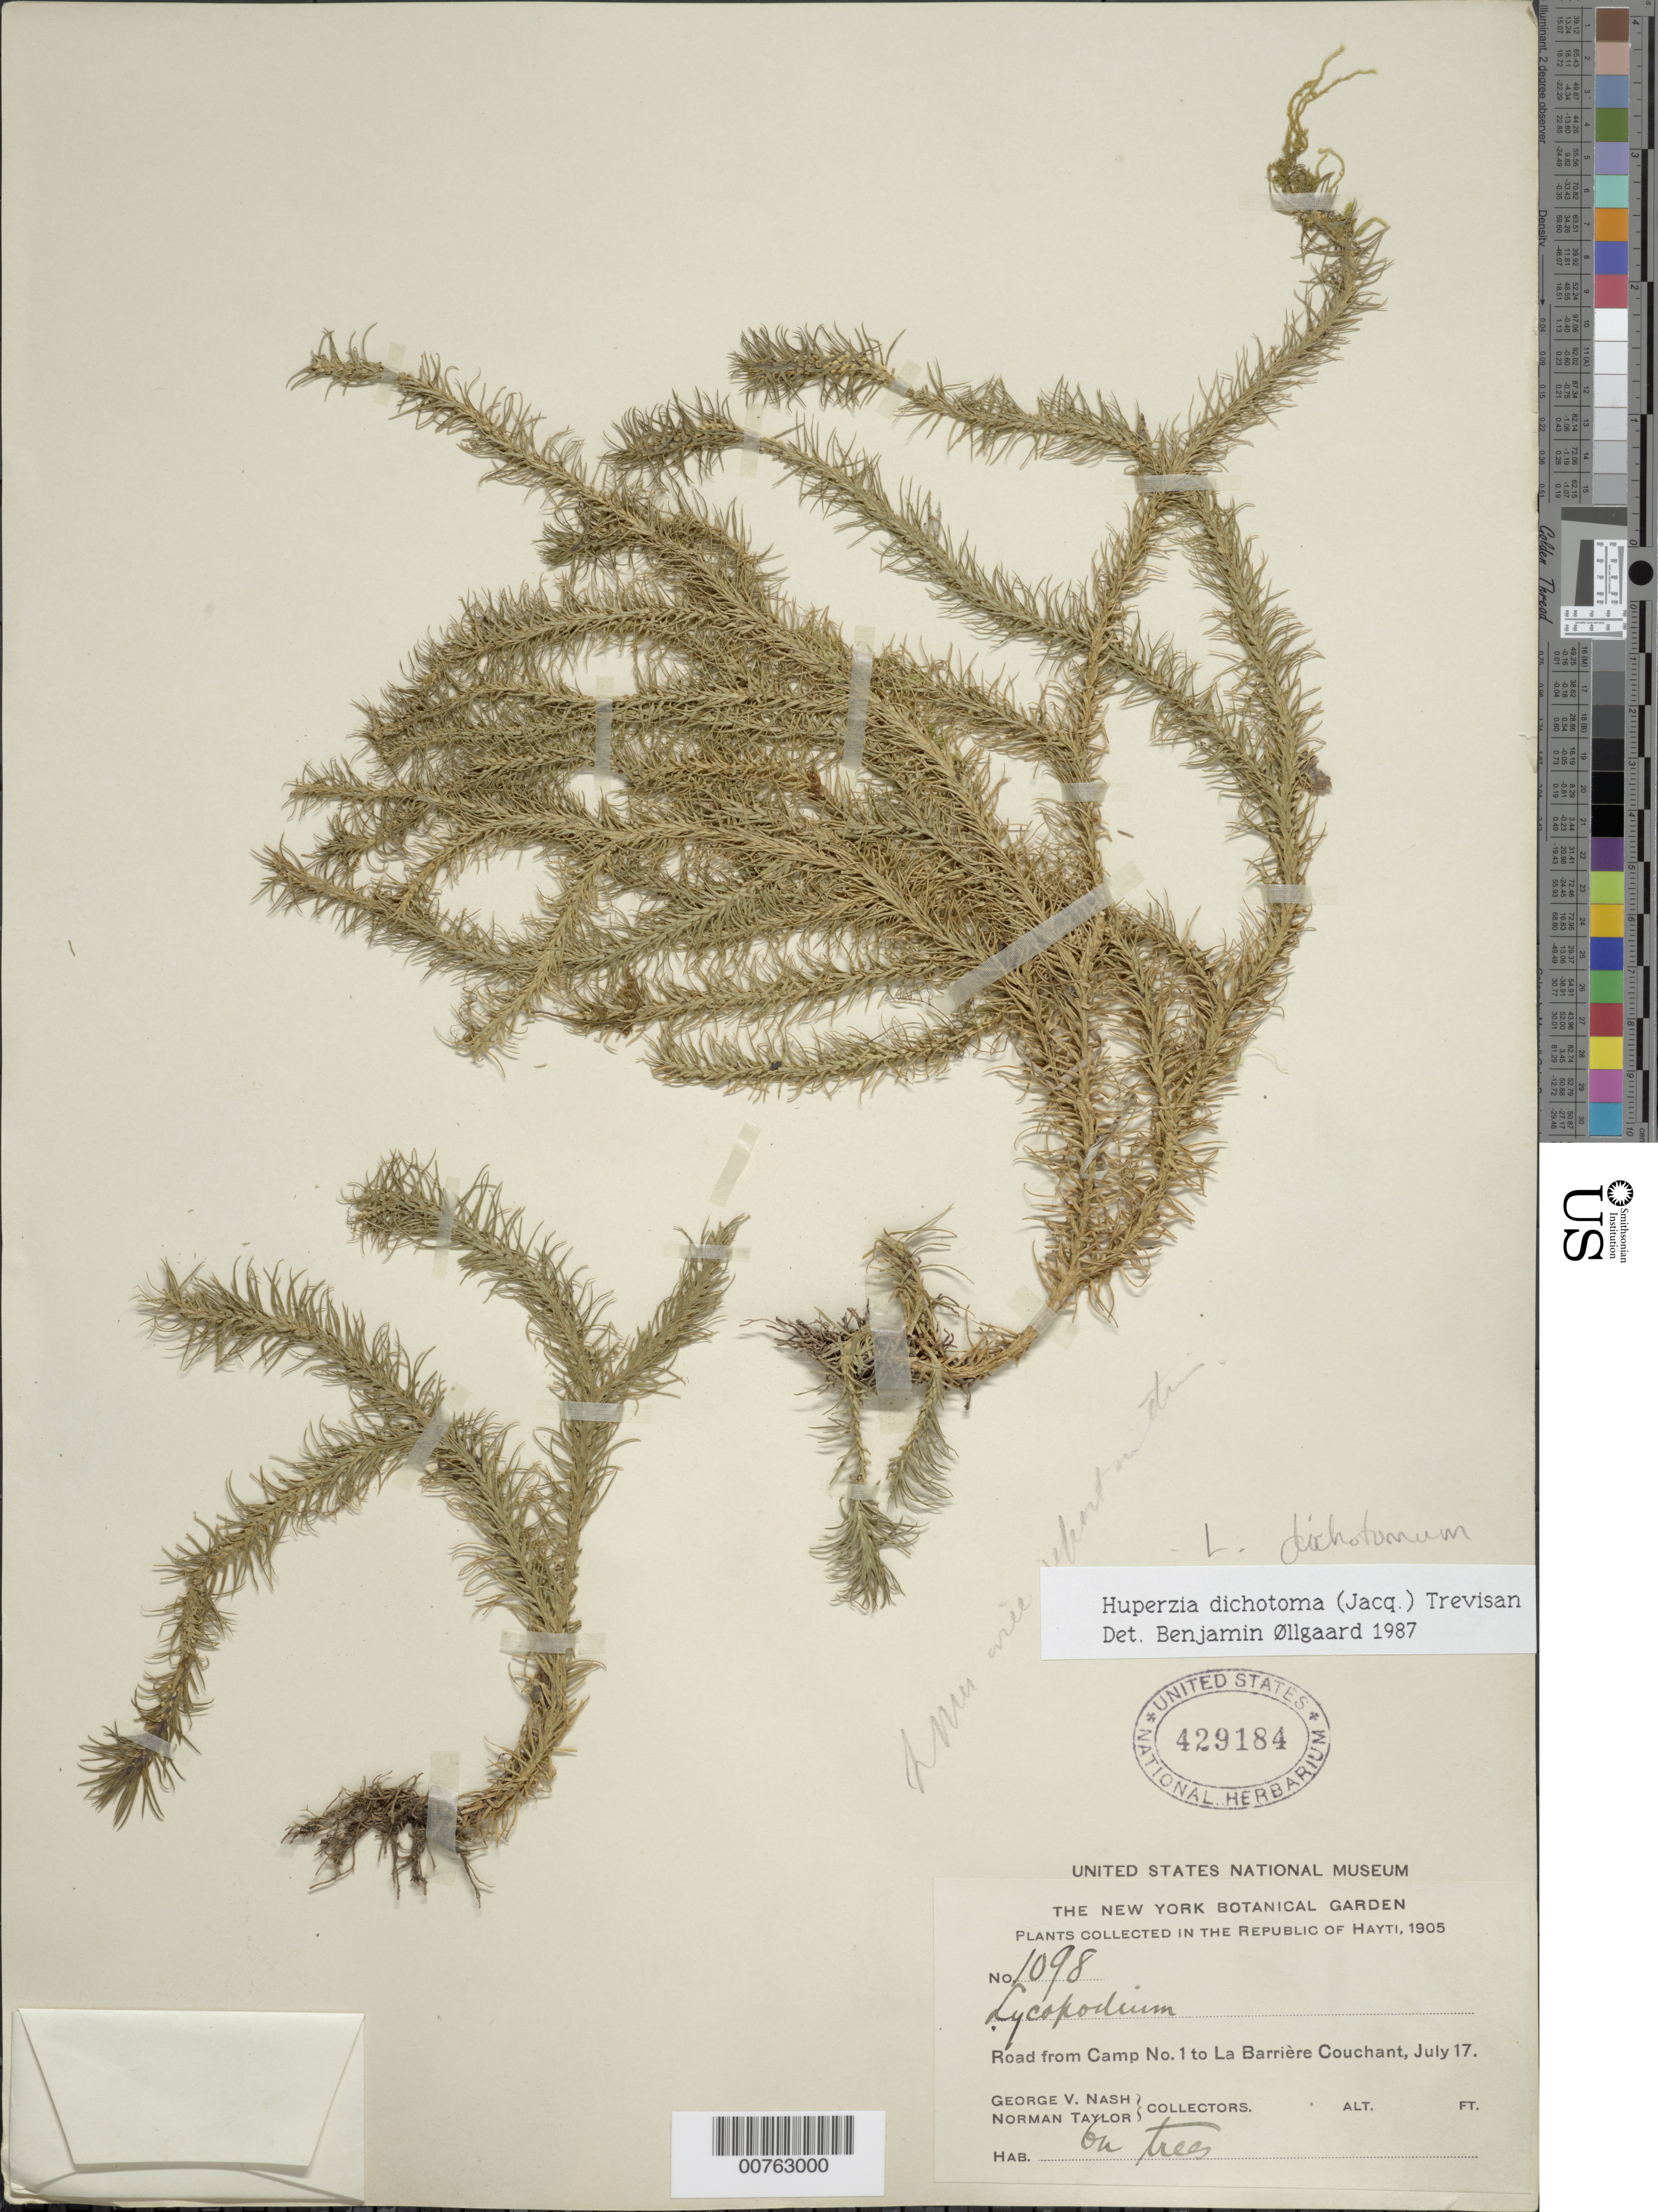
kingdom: Plantae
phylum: Tracheophyta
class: Lycopodiopsida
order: Lycopodiales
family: Lycopodiaceae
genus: Phlegmariurus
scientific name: Phlegmariurus dichotomus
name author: (Jacq.) W.H. Wagner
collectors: G. V. Nash & N. Taylor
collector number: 1098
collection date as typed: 17 Jul 1905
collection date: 1905-07-17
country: Haiti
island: Hispaniola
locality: Road from Camp No. 1 to Barrière Couchant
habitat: On trees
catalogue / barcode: US 429184